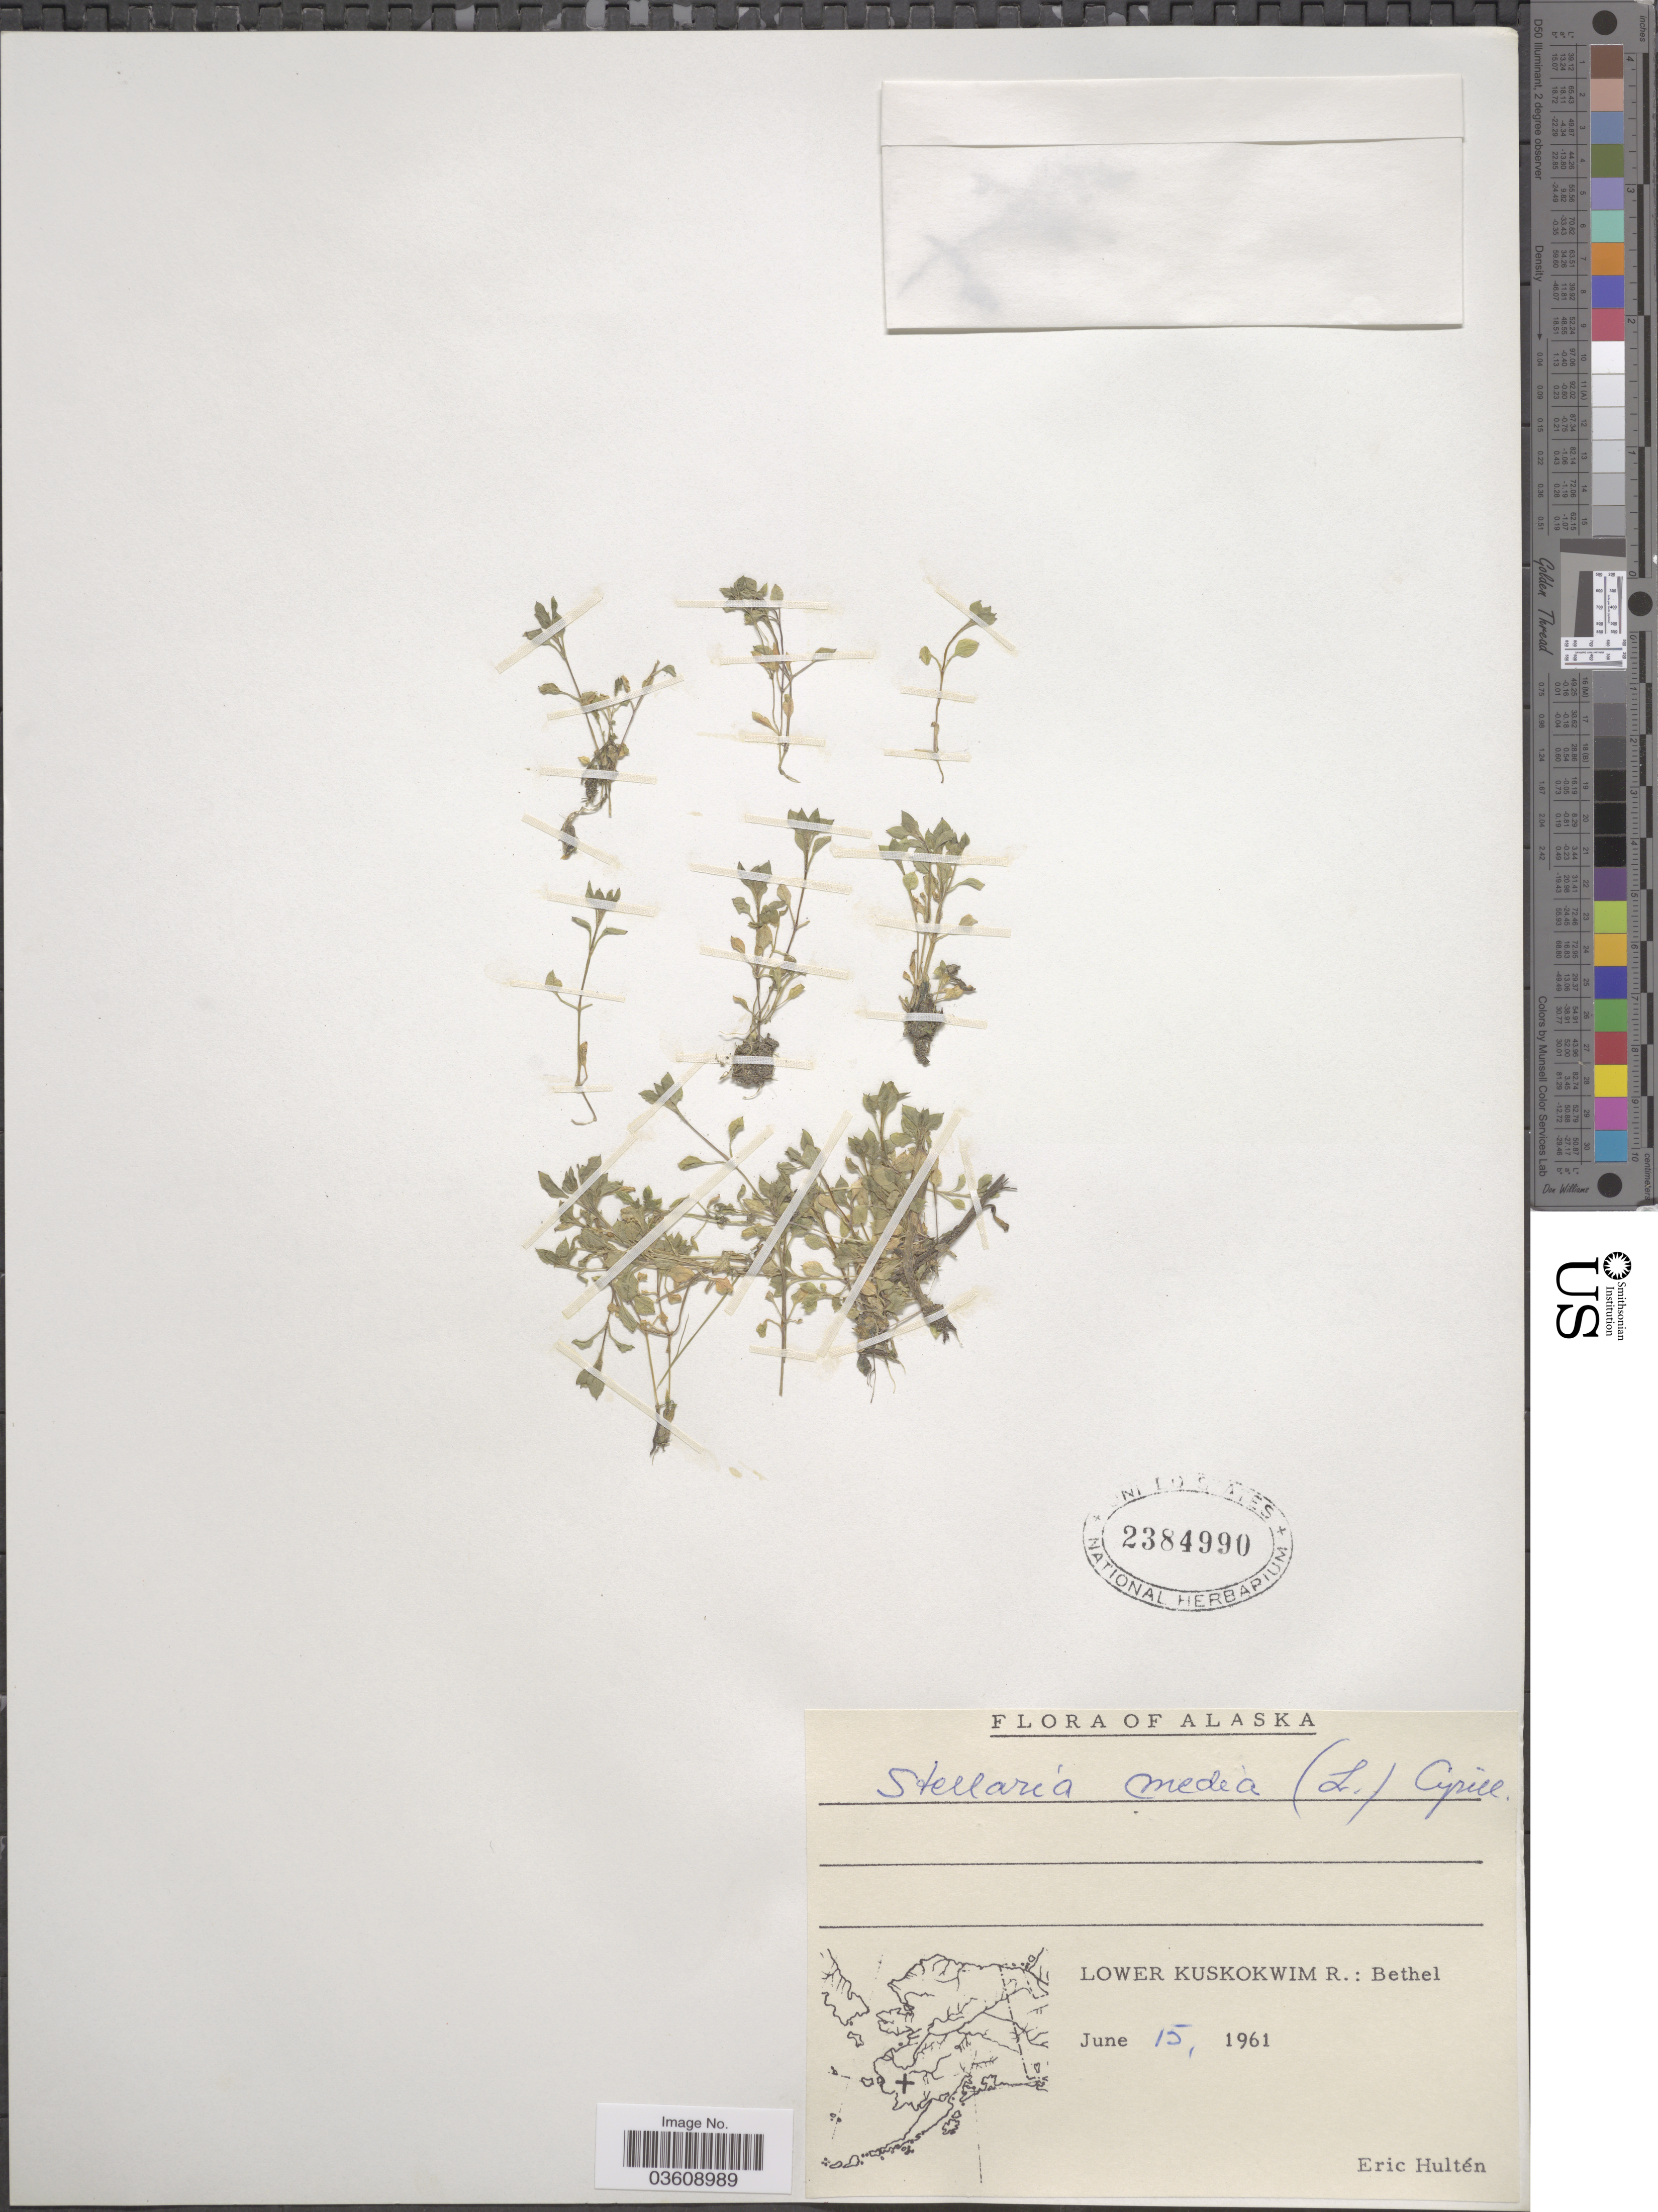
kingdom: Plantae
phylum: Tracheophyta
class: Magnoliopsida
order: Caryophyllales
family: Caryophyllaceae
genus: Stellaria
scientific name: Stellaria media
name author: (L.) Vill.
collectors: E. G. Hultén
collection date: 1961-06-15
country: United States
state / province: Alaska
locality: Lower Kuskokwim R.: Bethel.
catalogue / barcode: US 2384990